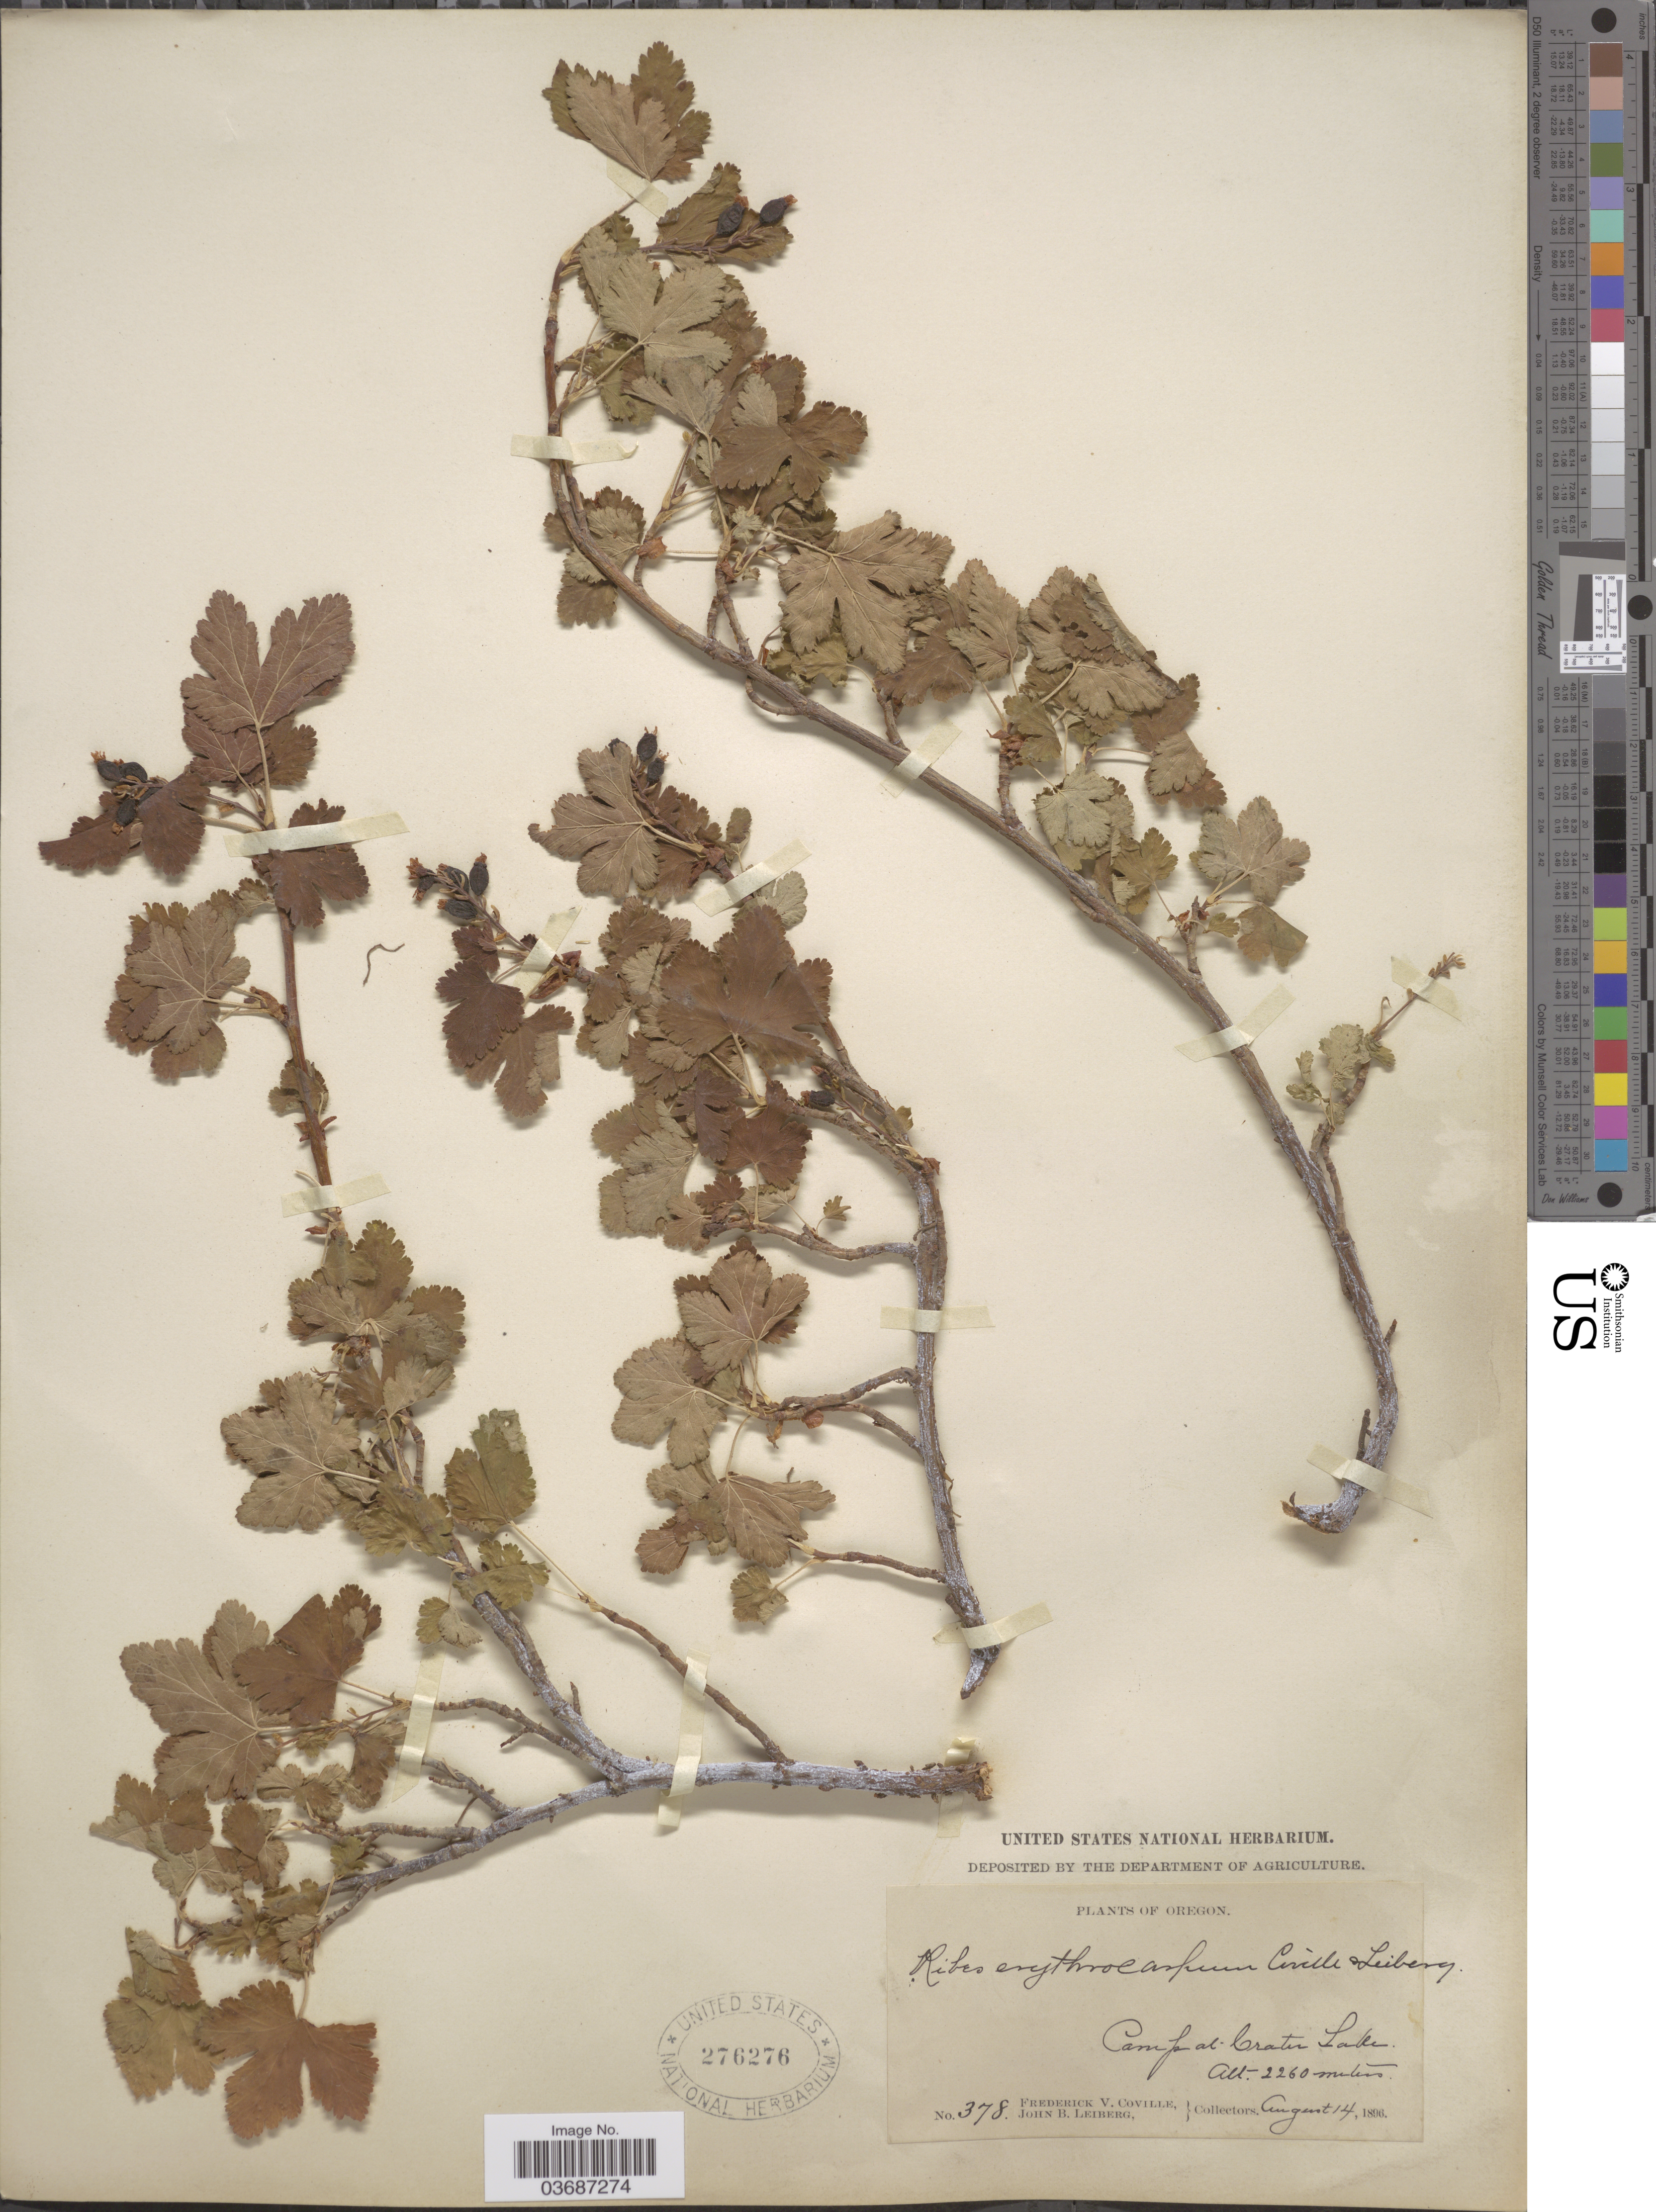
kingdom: Plantae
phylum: Tracheophyta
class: Magnoliopsida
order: Saxifragales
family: Grossulariaceae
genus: Ribes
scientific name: Ribes erythrocarpum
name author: Coville & Leiberg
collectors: F. V. Coville & J. B. Leiberg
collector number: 378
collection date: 1896-08-14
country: United States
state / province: Oregon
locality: Camp at Crater Lake.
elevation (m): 2260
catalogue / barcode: US 276276